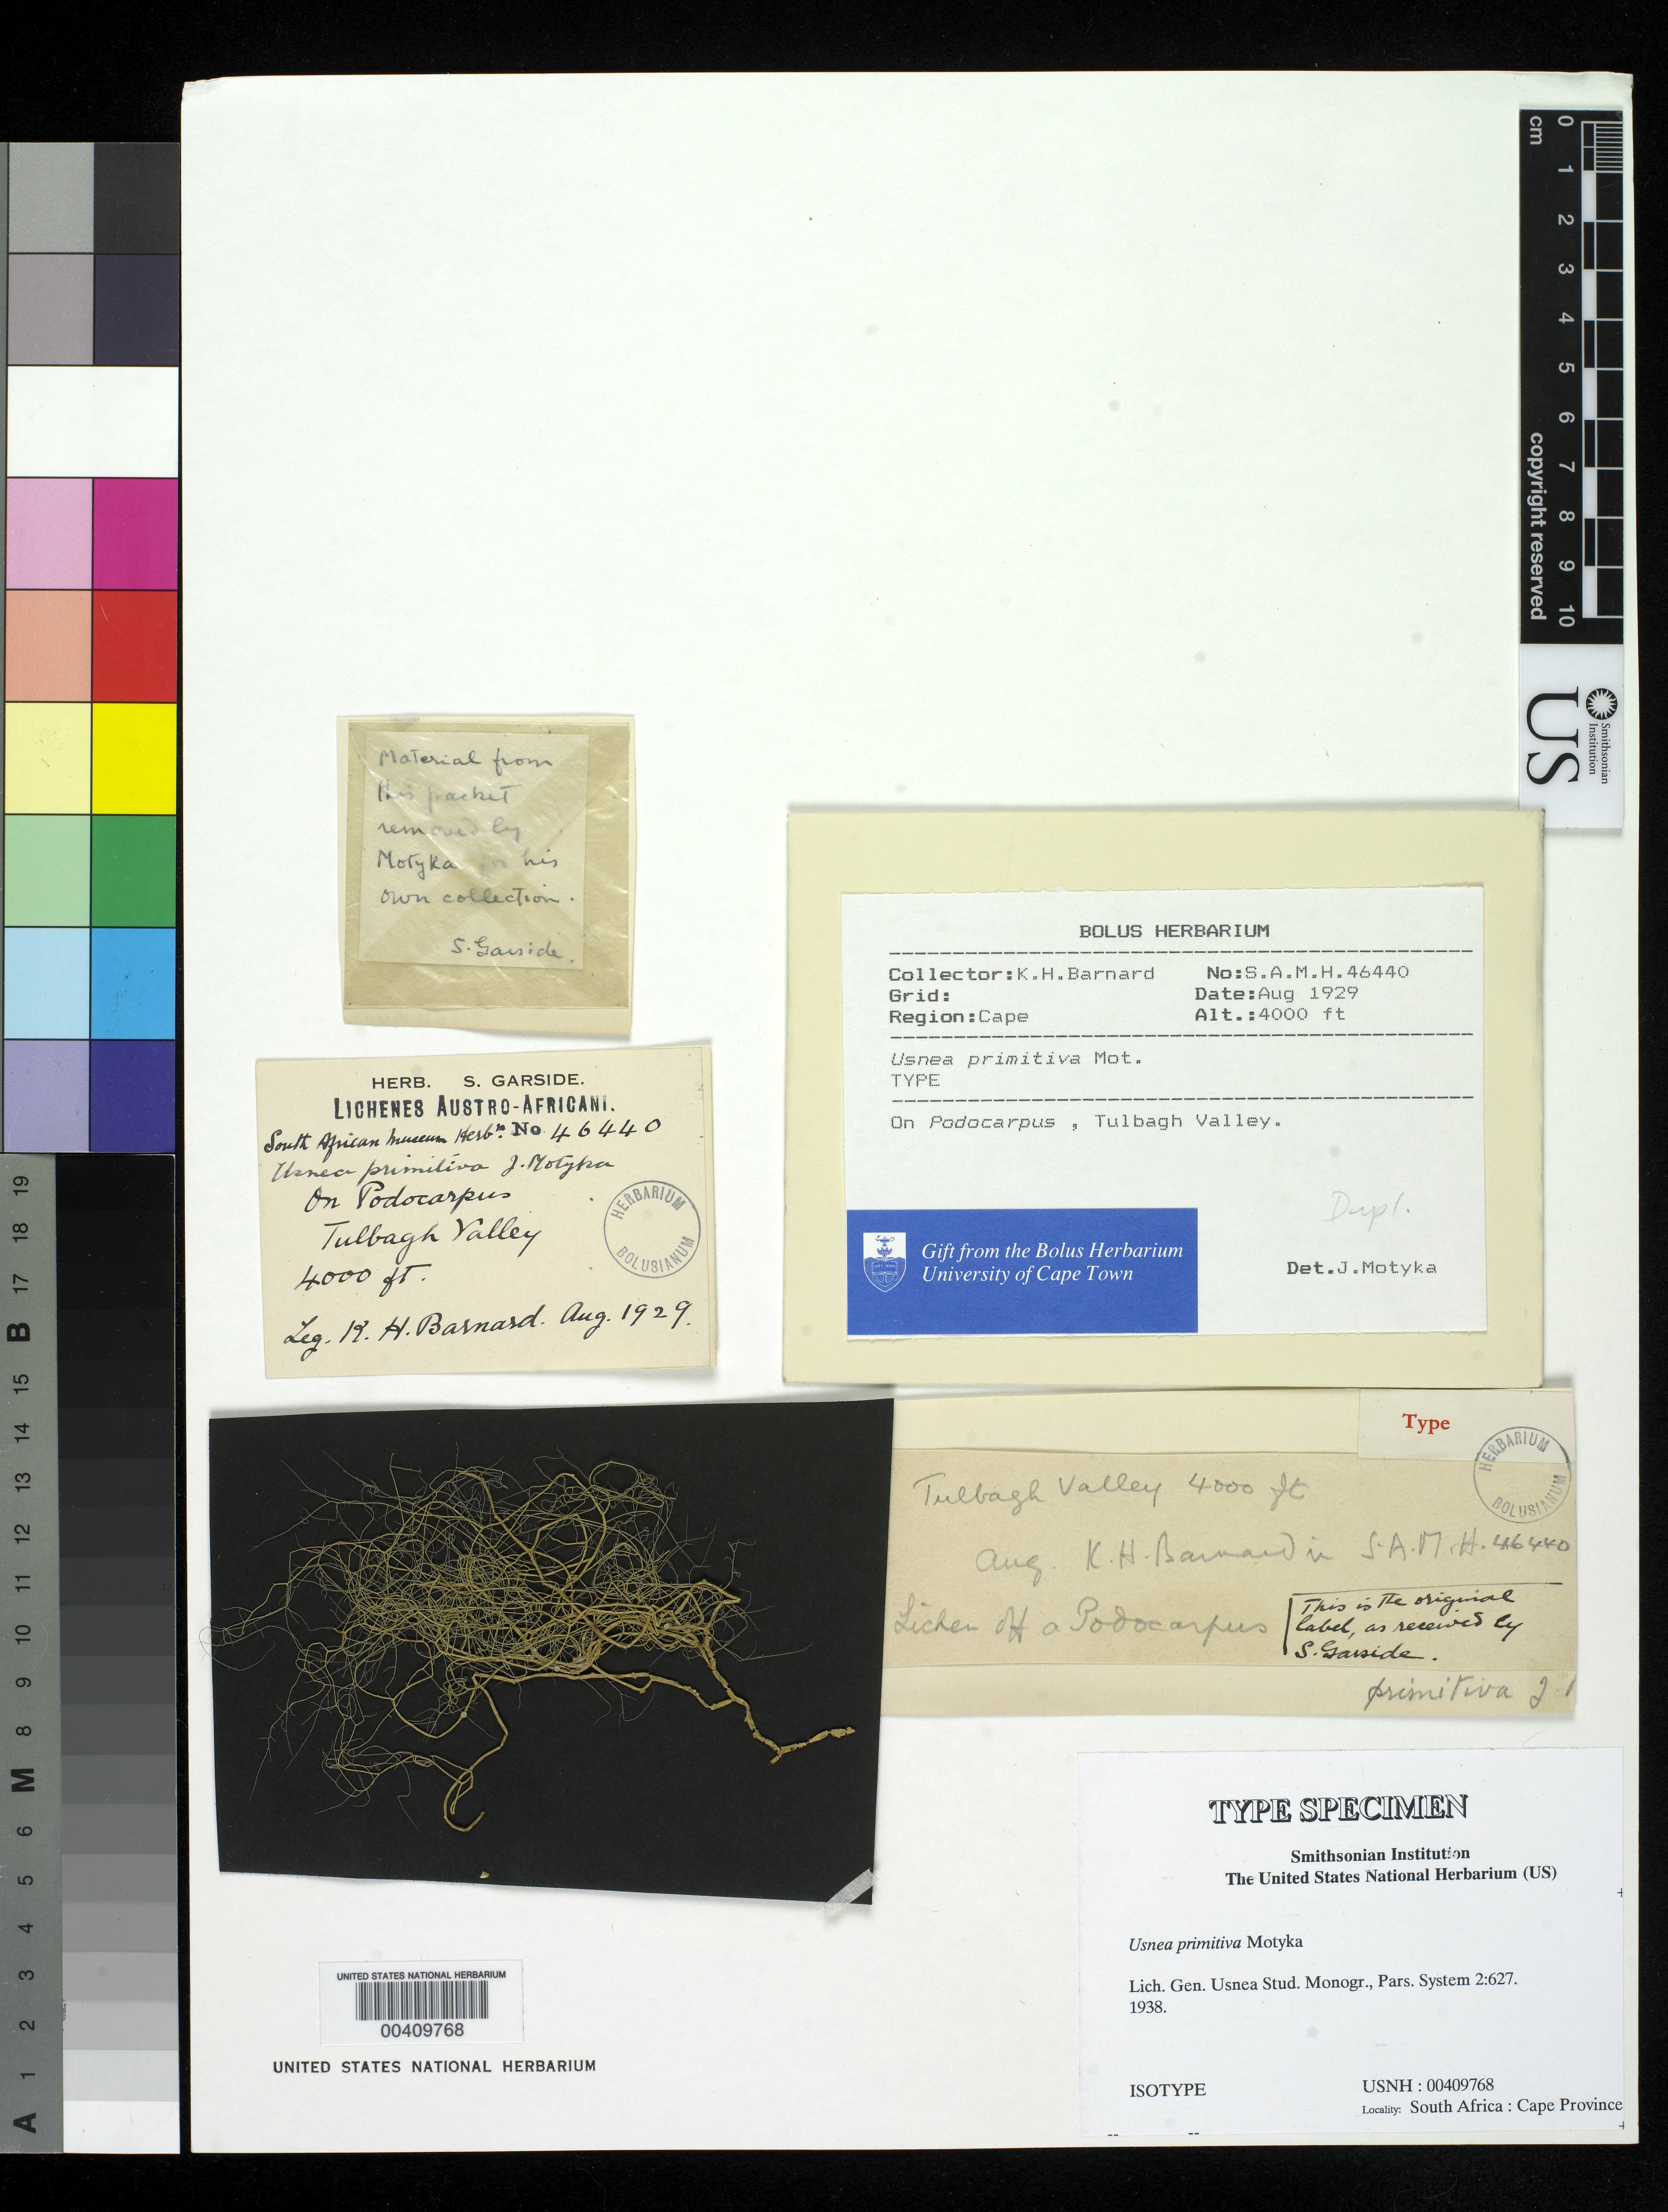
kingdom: Fungi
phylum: Ascomycota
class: Lecanoromycetes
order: Lecanorales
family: Parmeliaceae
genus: Usnea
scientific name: Usnea primitiva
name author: Motyka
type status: Isotype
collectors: K. Barnhard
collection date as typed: Aug 1929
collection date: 1929-08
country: South Africa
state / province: Western Cape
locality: Tulbagh Valley.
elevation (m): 1219